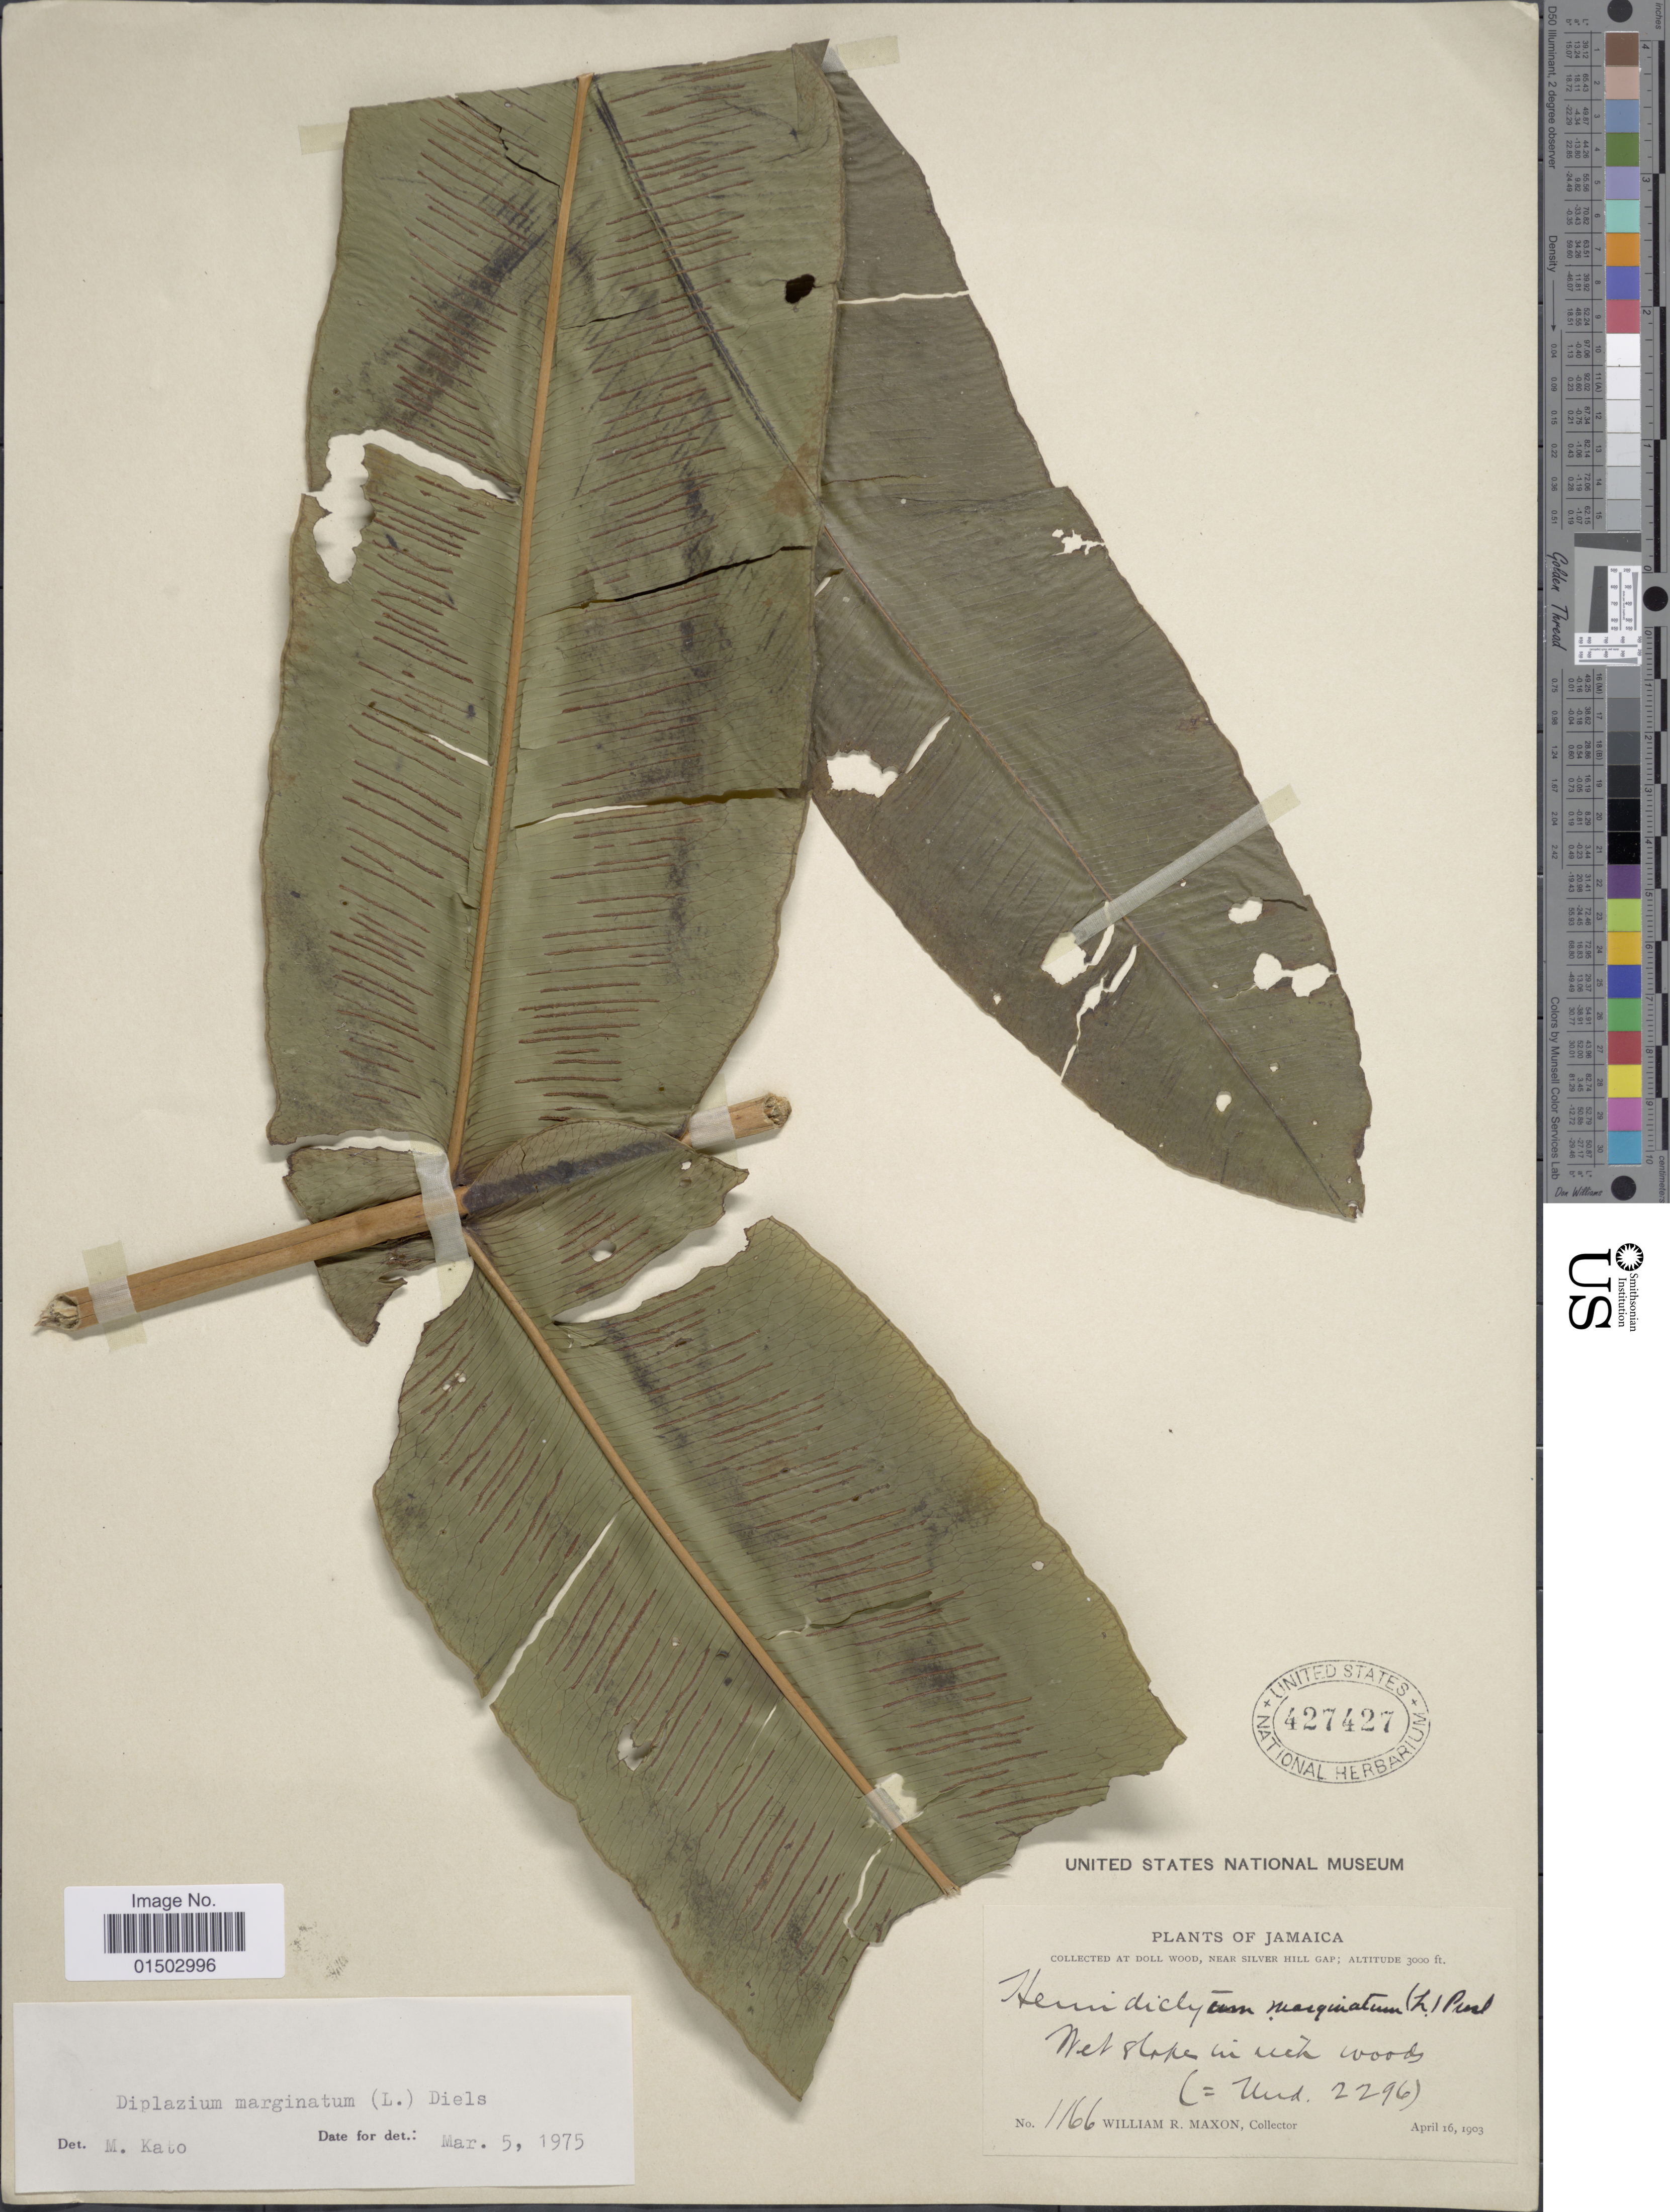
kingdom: Plantae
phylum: Tracheophyta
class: Polypodiopsida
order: Polypodiales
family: Hemidictyaceae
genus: Hemidictyum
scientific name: Hemidictyum marginatum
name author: (L.) C. Presl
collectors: W. R. Maxon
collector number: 1166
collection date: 1903-04-16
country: Jamaica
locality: Doll wood, near Silver Hill Gap.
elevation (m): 914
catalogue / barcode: US 427427